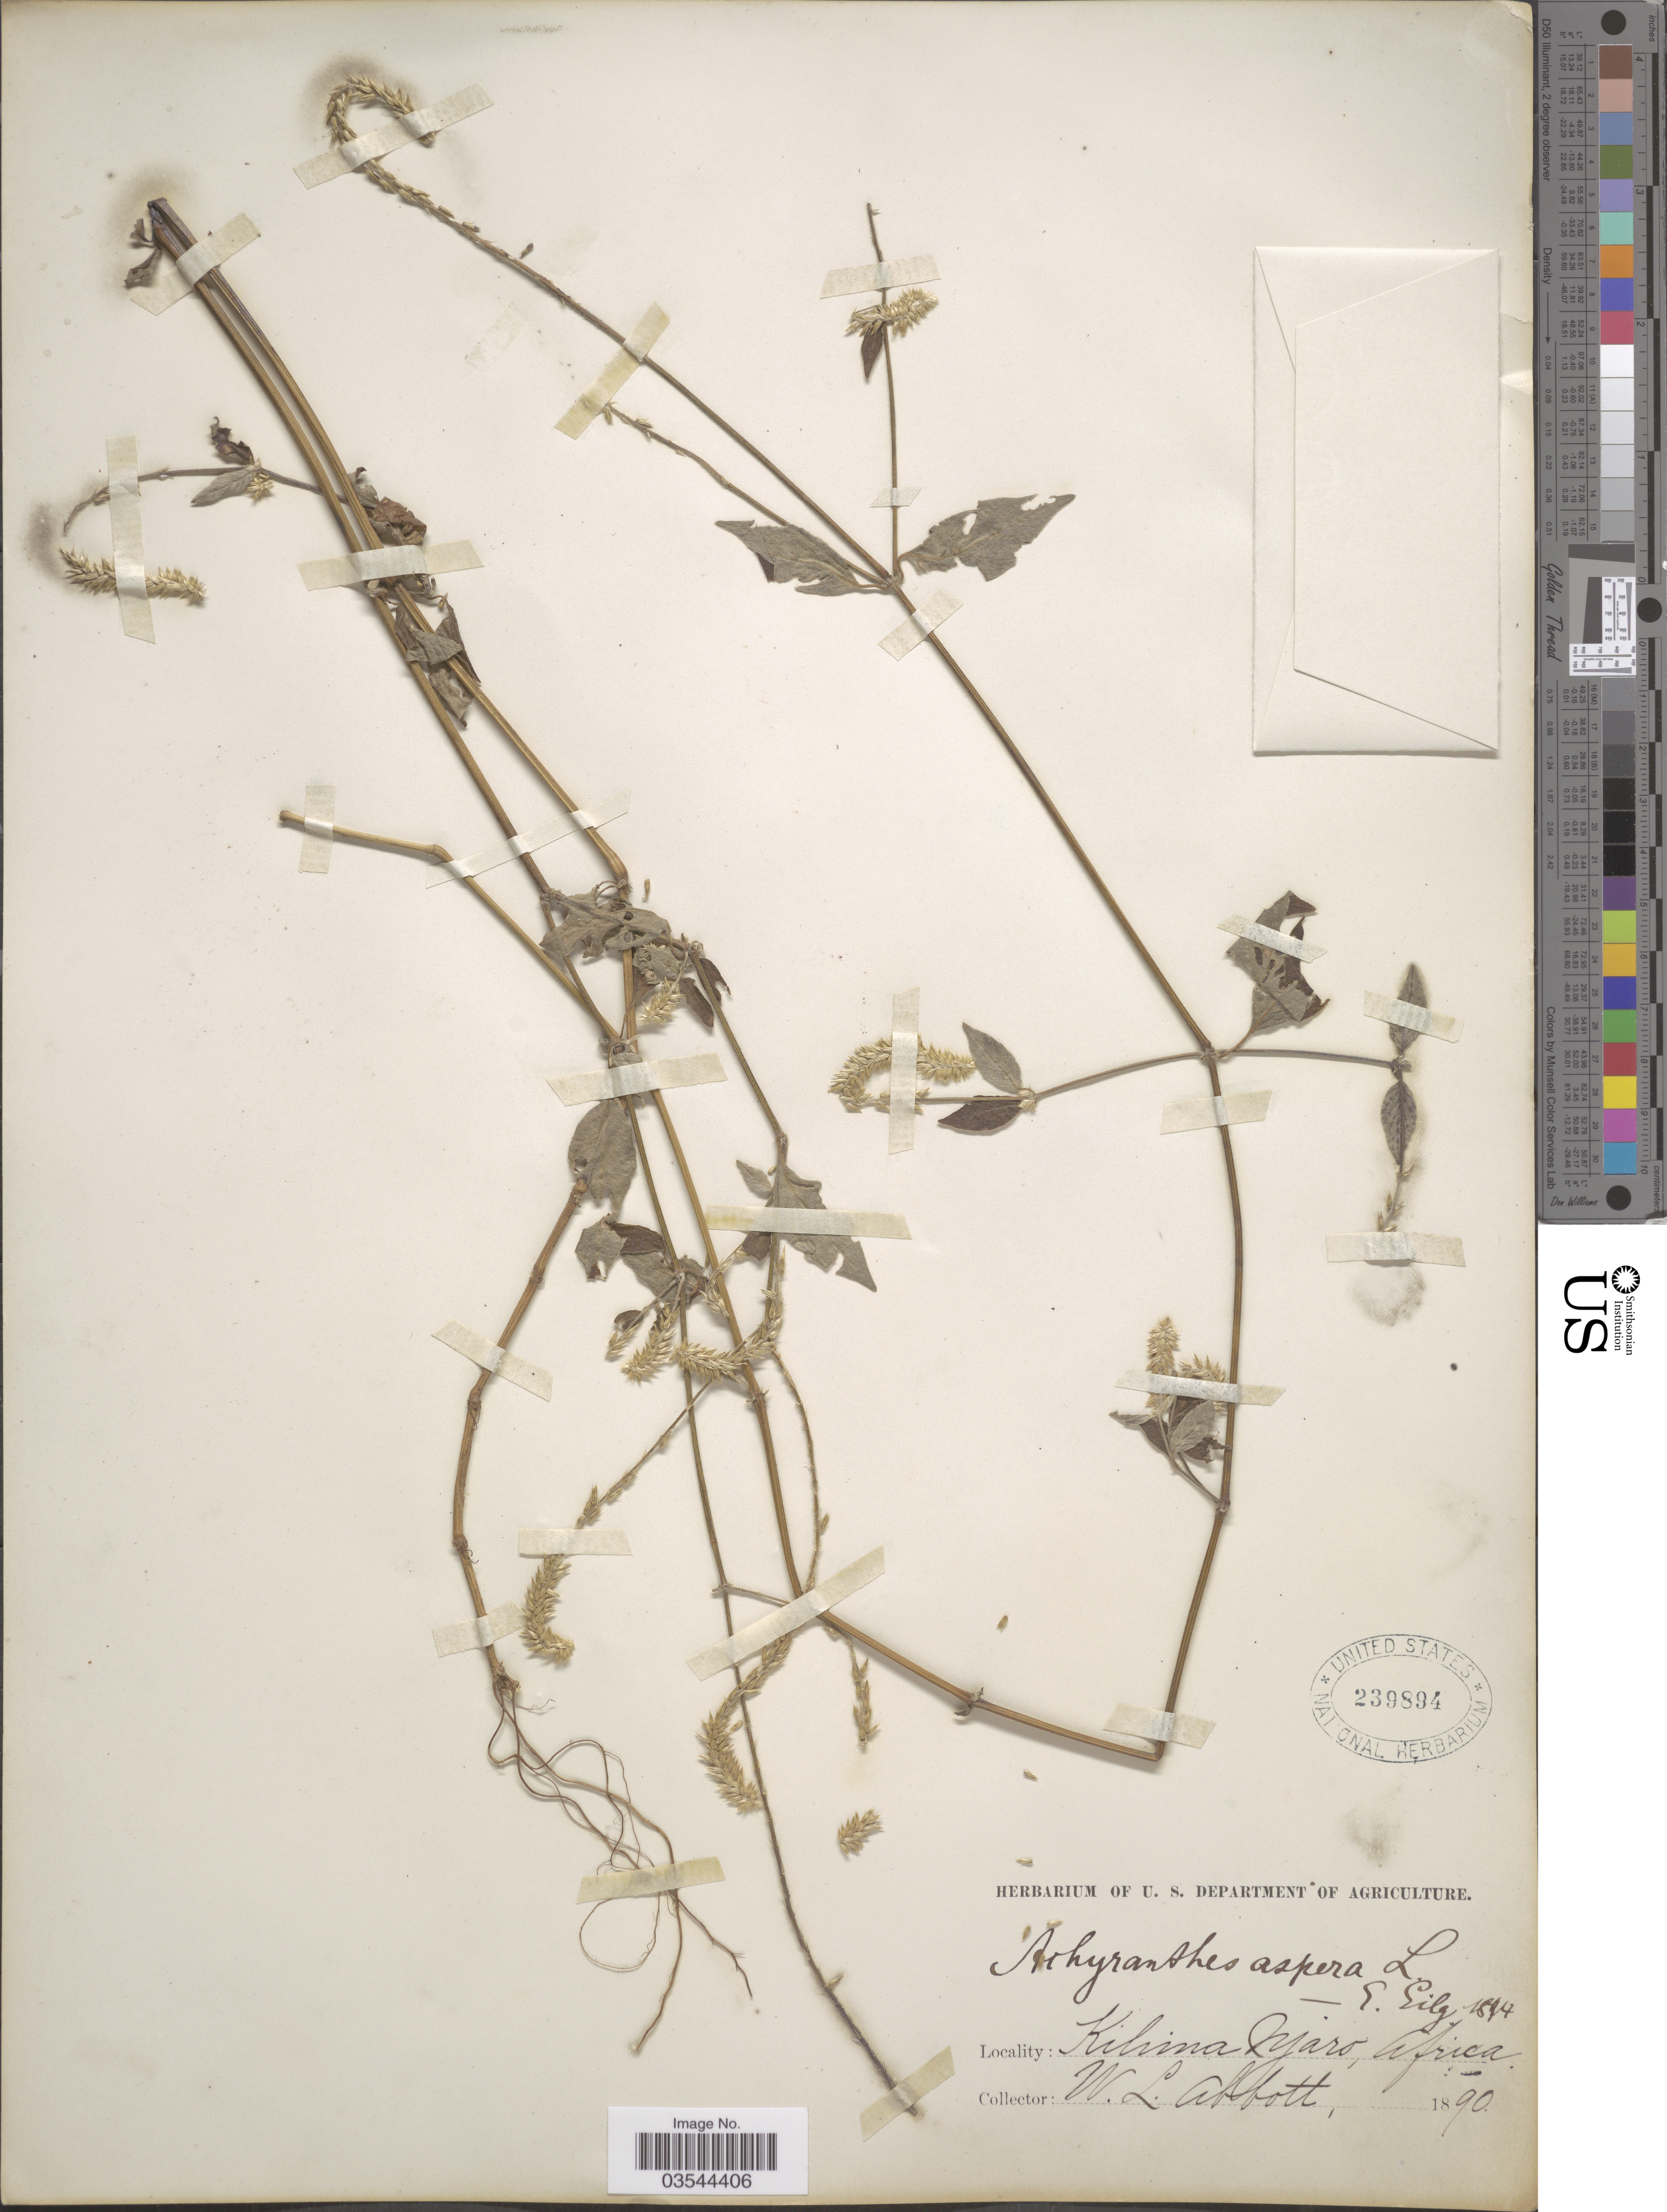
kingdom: Plantae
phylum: Tracheophyta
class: Magnoliopsida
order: Caryophyllales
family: Amaranthaceae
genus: Achyranthes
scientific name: Achyranthes aspera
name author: L.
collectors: W. L. Abbott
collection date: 1890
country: Tanzania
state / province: Kilimanjaro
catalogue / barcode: US 239894